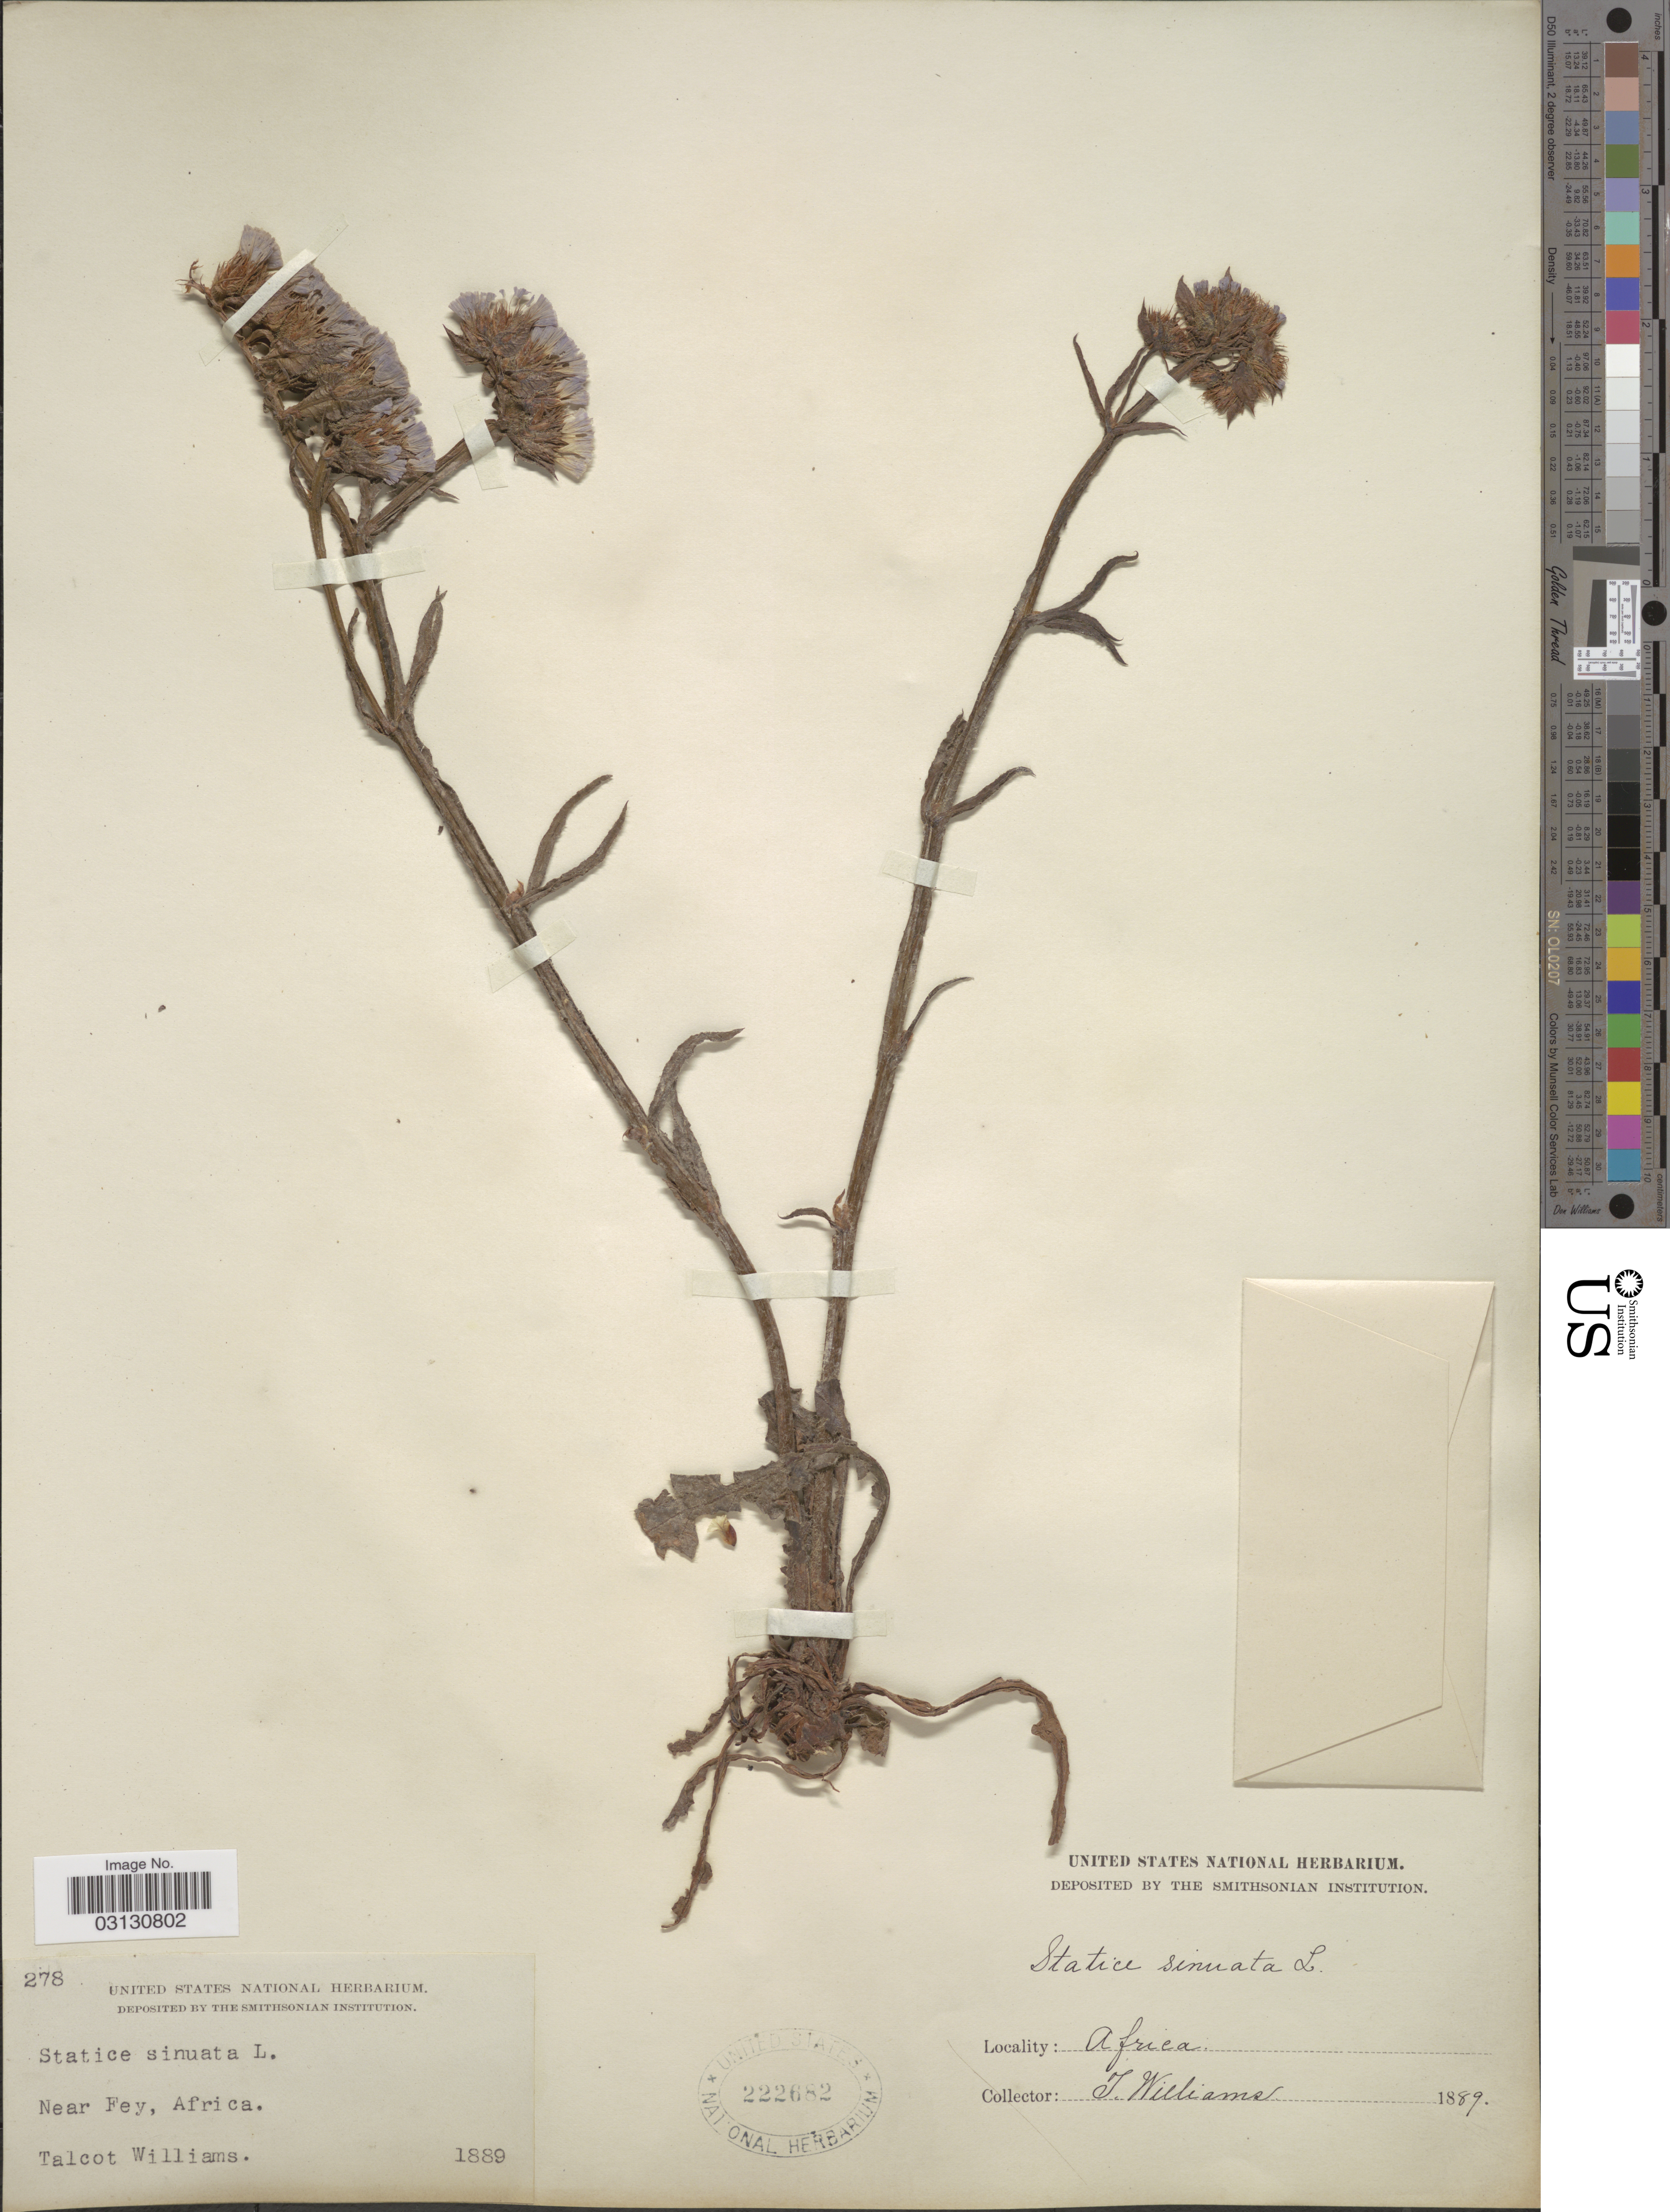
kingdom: Plantae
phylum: Tracheophyta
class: Magnoliopsida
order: Caryophyllales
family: Plumbaginaceae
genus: Limonium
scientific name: Limonium sinuatum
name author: (L.) Mill.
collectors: T. Williams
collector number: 278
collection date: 1889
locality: Near Fey, Africa.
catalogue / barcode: US 222682